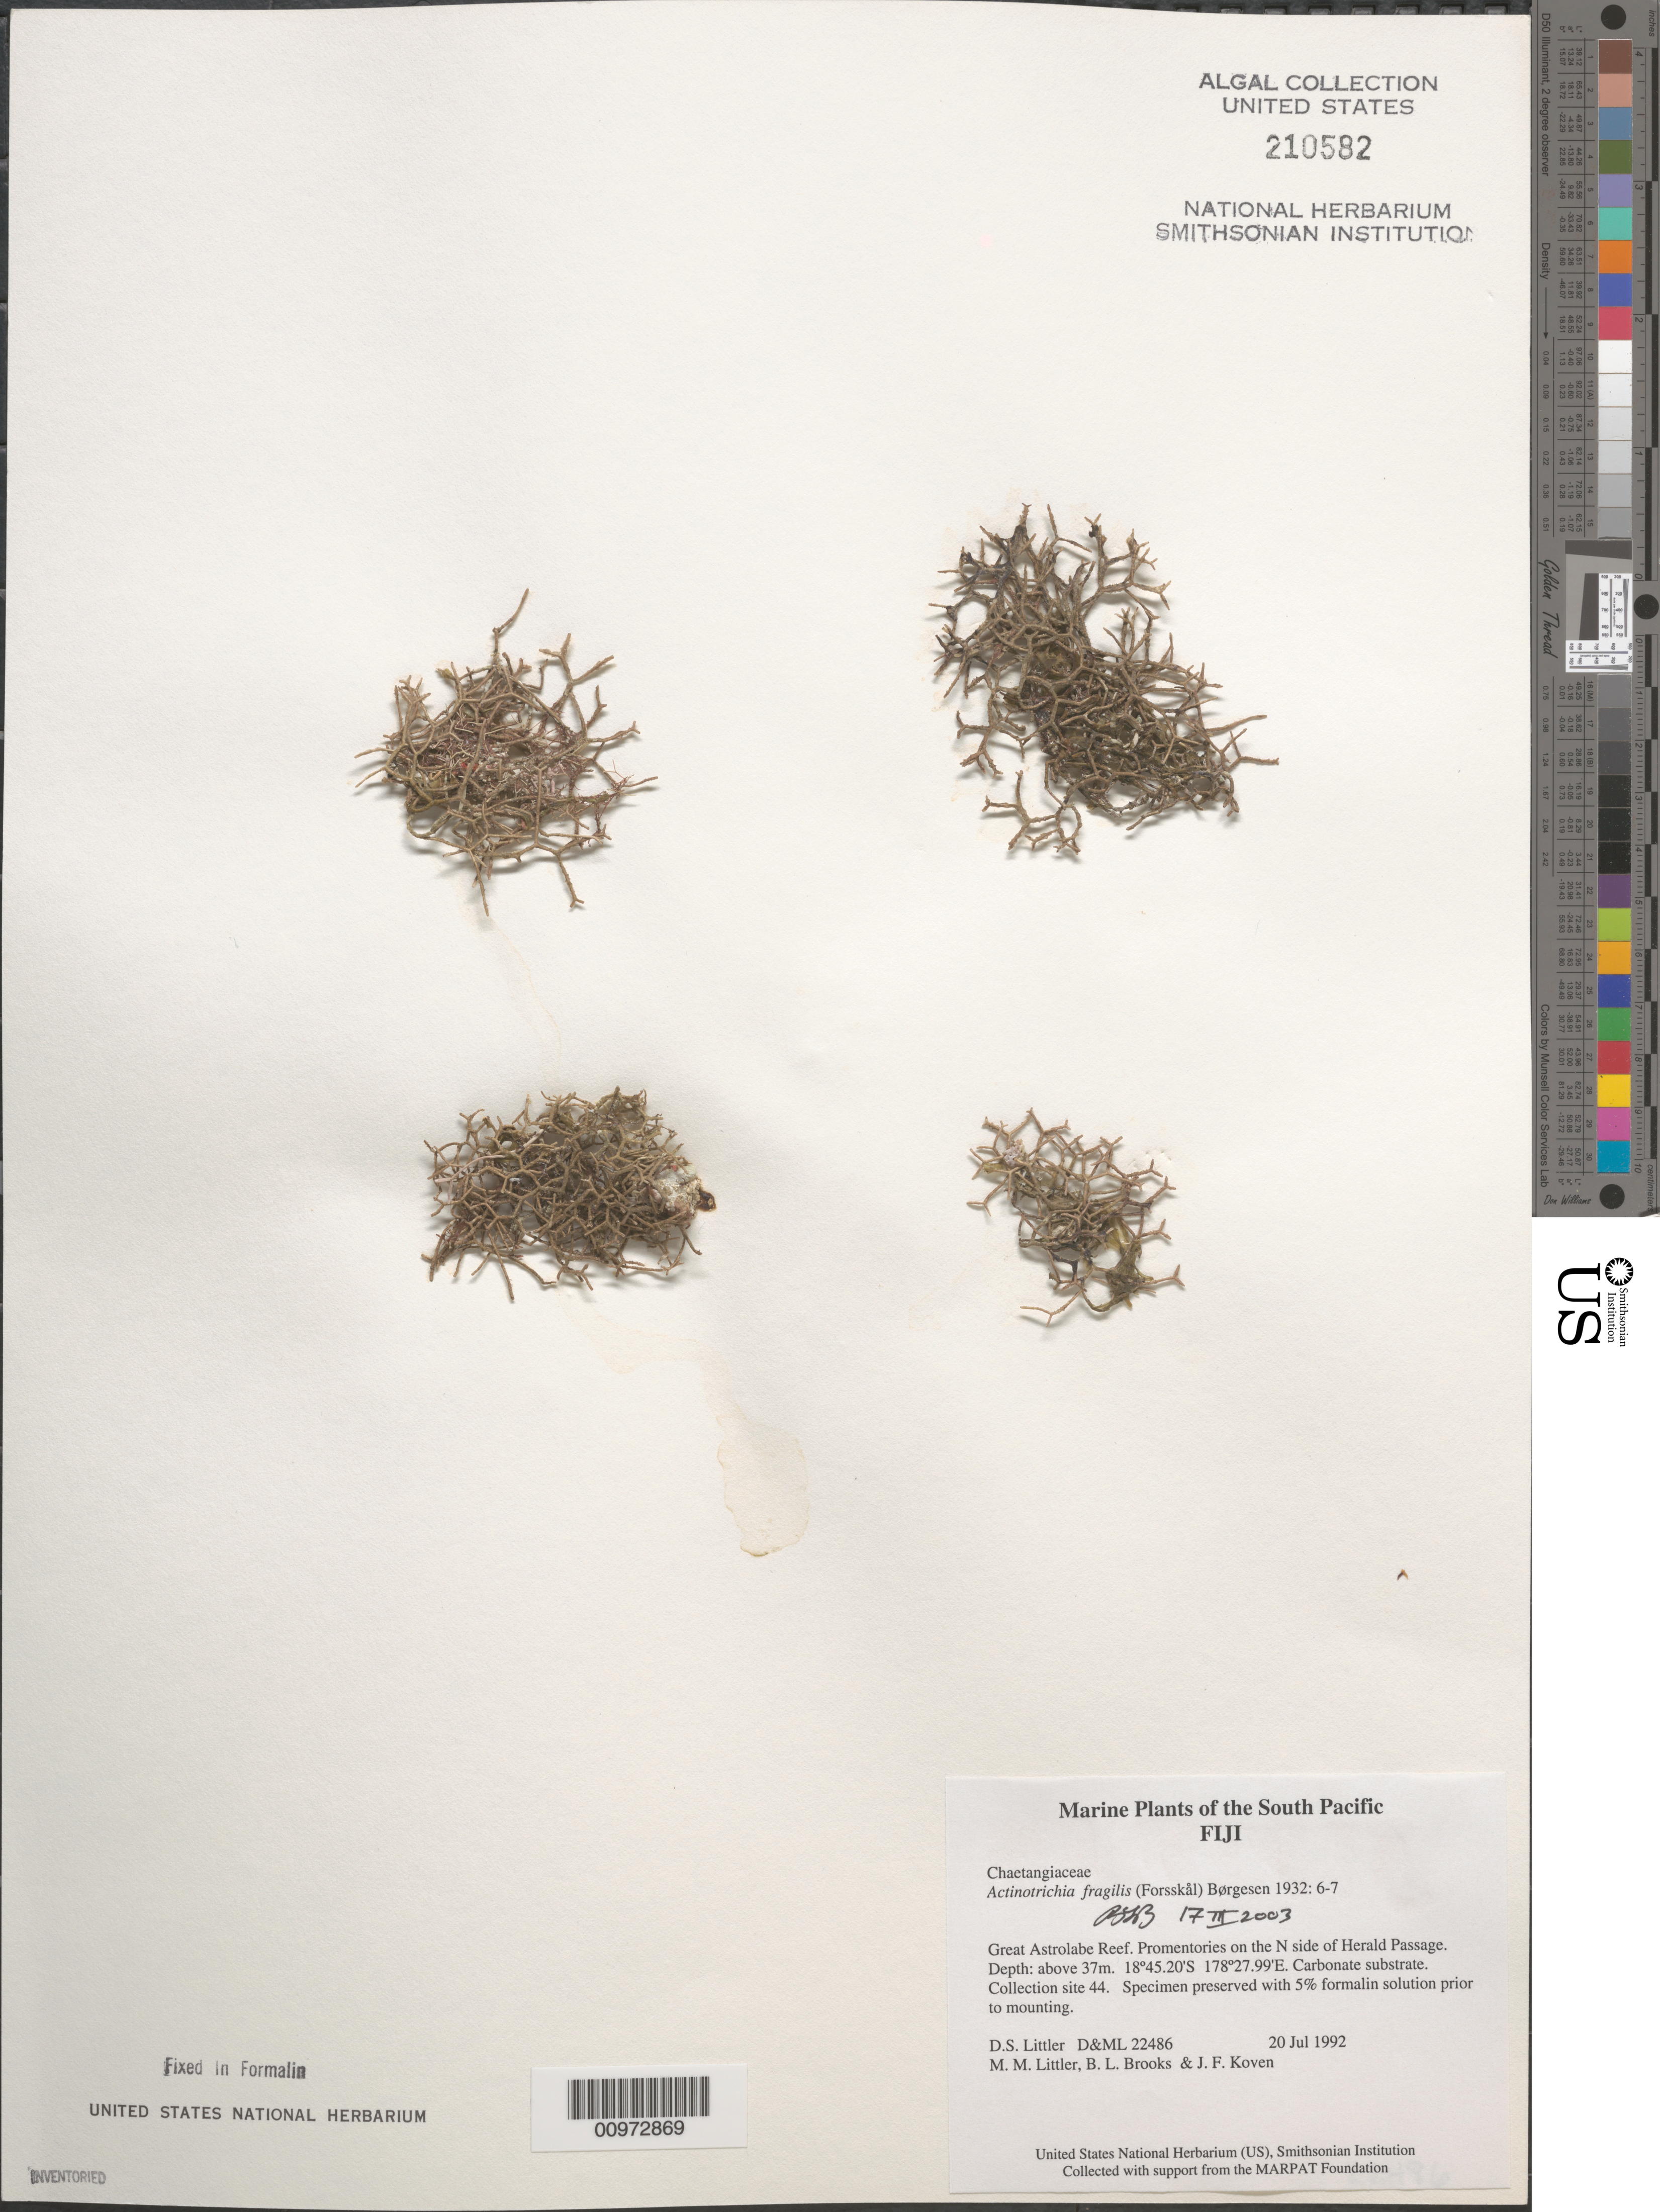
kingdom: Plantae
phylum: Rhodophyta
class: Florideophyceae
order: Nemaliales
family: Galaxauraceae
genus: Actinotrichia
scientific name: Actinotrichia fragilis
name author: (Forssk.) Børgesen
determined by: Brooks, B. L., (BOT), Smithsonian Institution - National Museum of Natural History (UNITED STATES)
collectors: D. S. Littler, M. M. Littler, B. Brooks & J. Koven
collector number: D&ML 22486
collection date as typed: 20 Jul 1992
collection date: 1992-07-20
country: Fiji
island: Great Astrolabe Reef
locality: Great Astrolabe Reef, promentories on north side of Herald Passage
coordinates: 18 45.20'S, 178 27.99'E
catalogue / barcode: US 210582